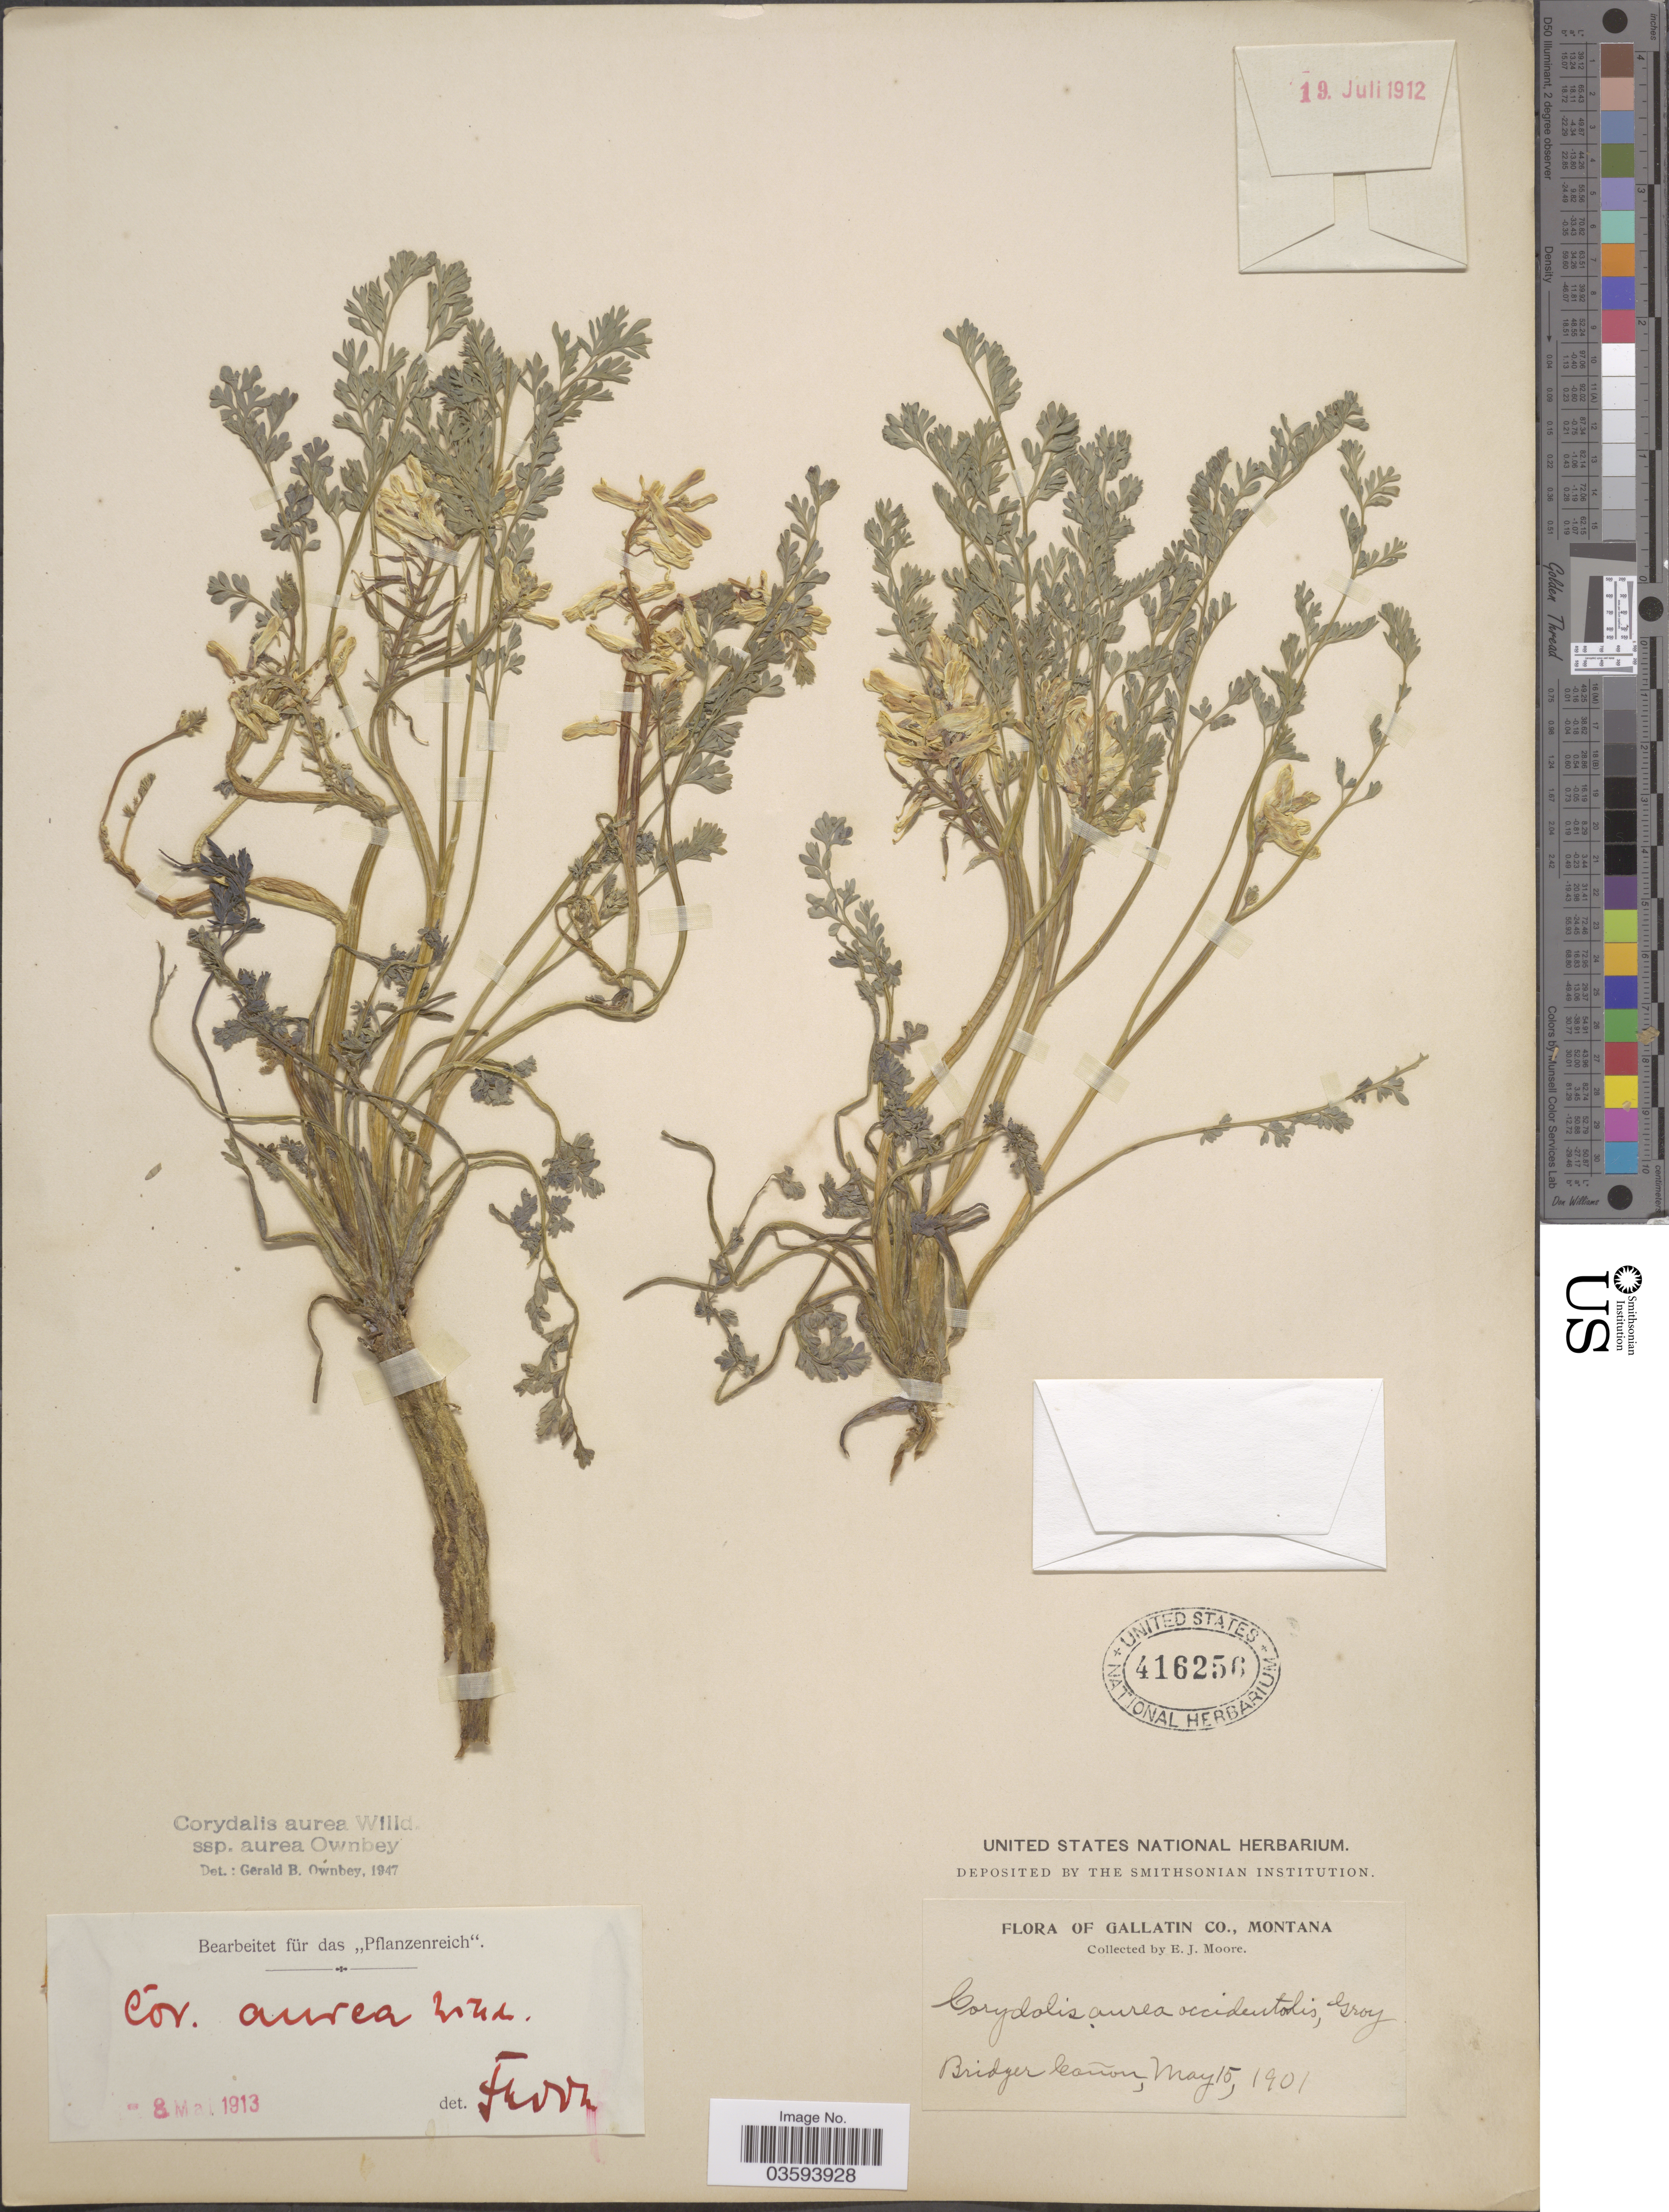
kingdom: Plantae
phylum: Tracheophyta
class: Magnoliopsida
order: Ranunculales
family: Papaveraceae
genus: Corydalis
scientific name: Corydalis aurea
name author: Willd.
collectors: E. Moore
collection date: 1901-05-15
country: United States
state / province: Montana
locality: Gallatin Co. Bridger Cañon.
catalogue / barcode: US 416256